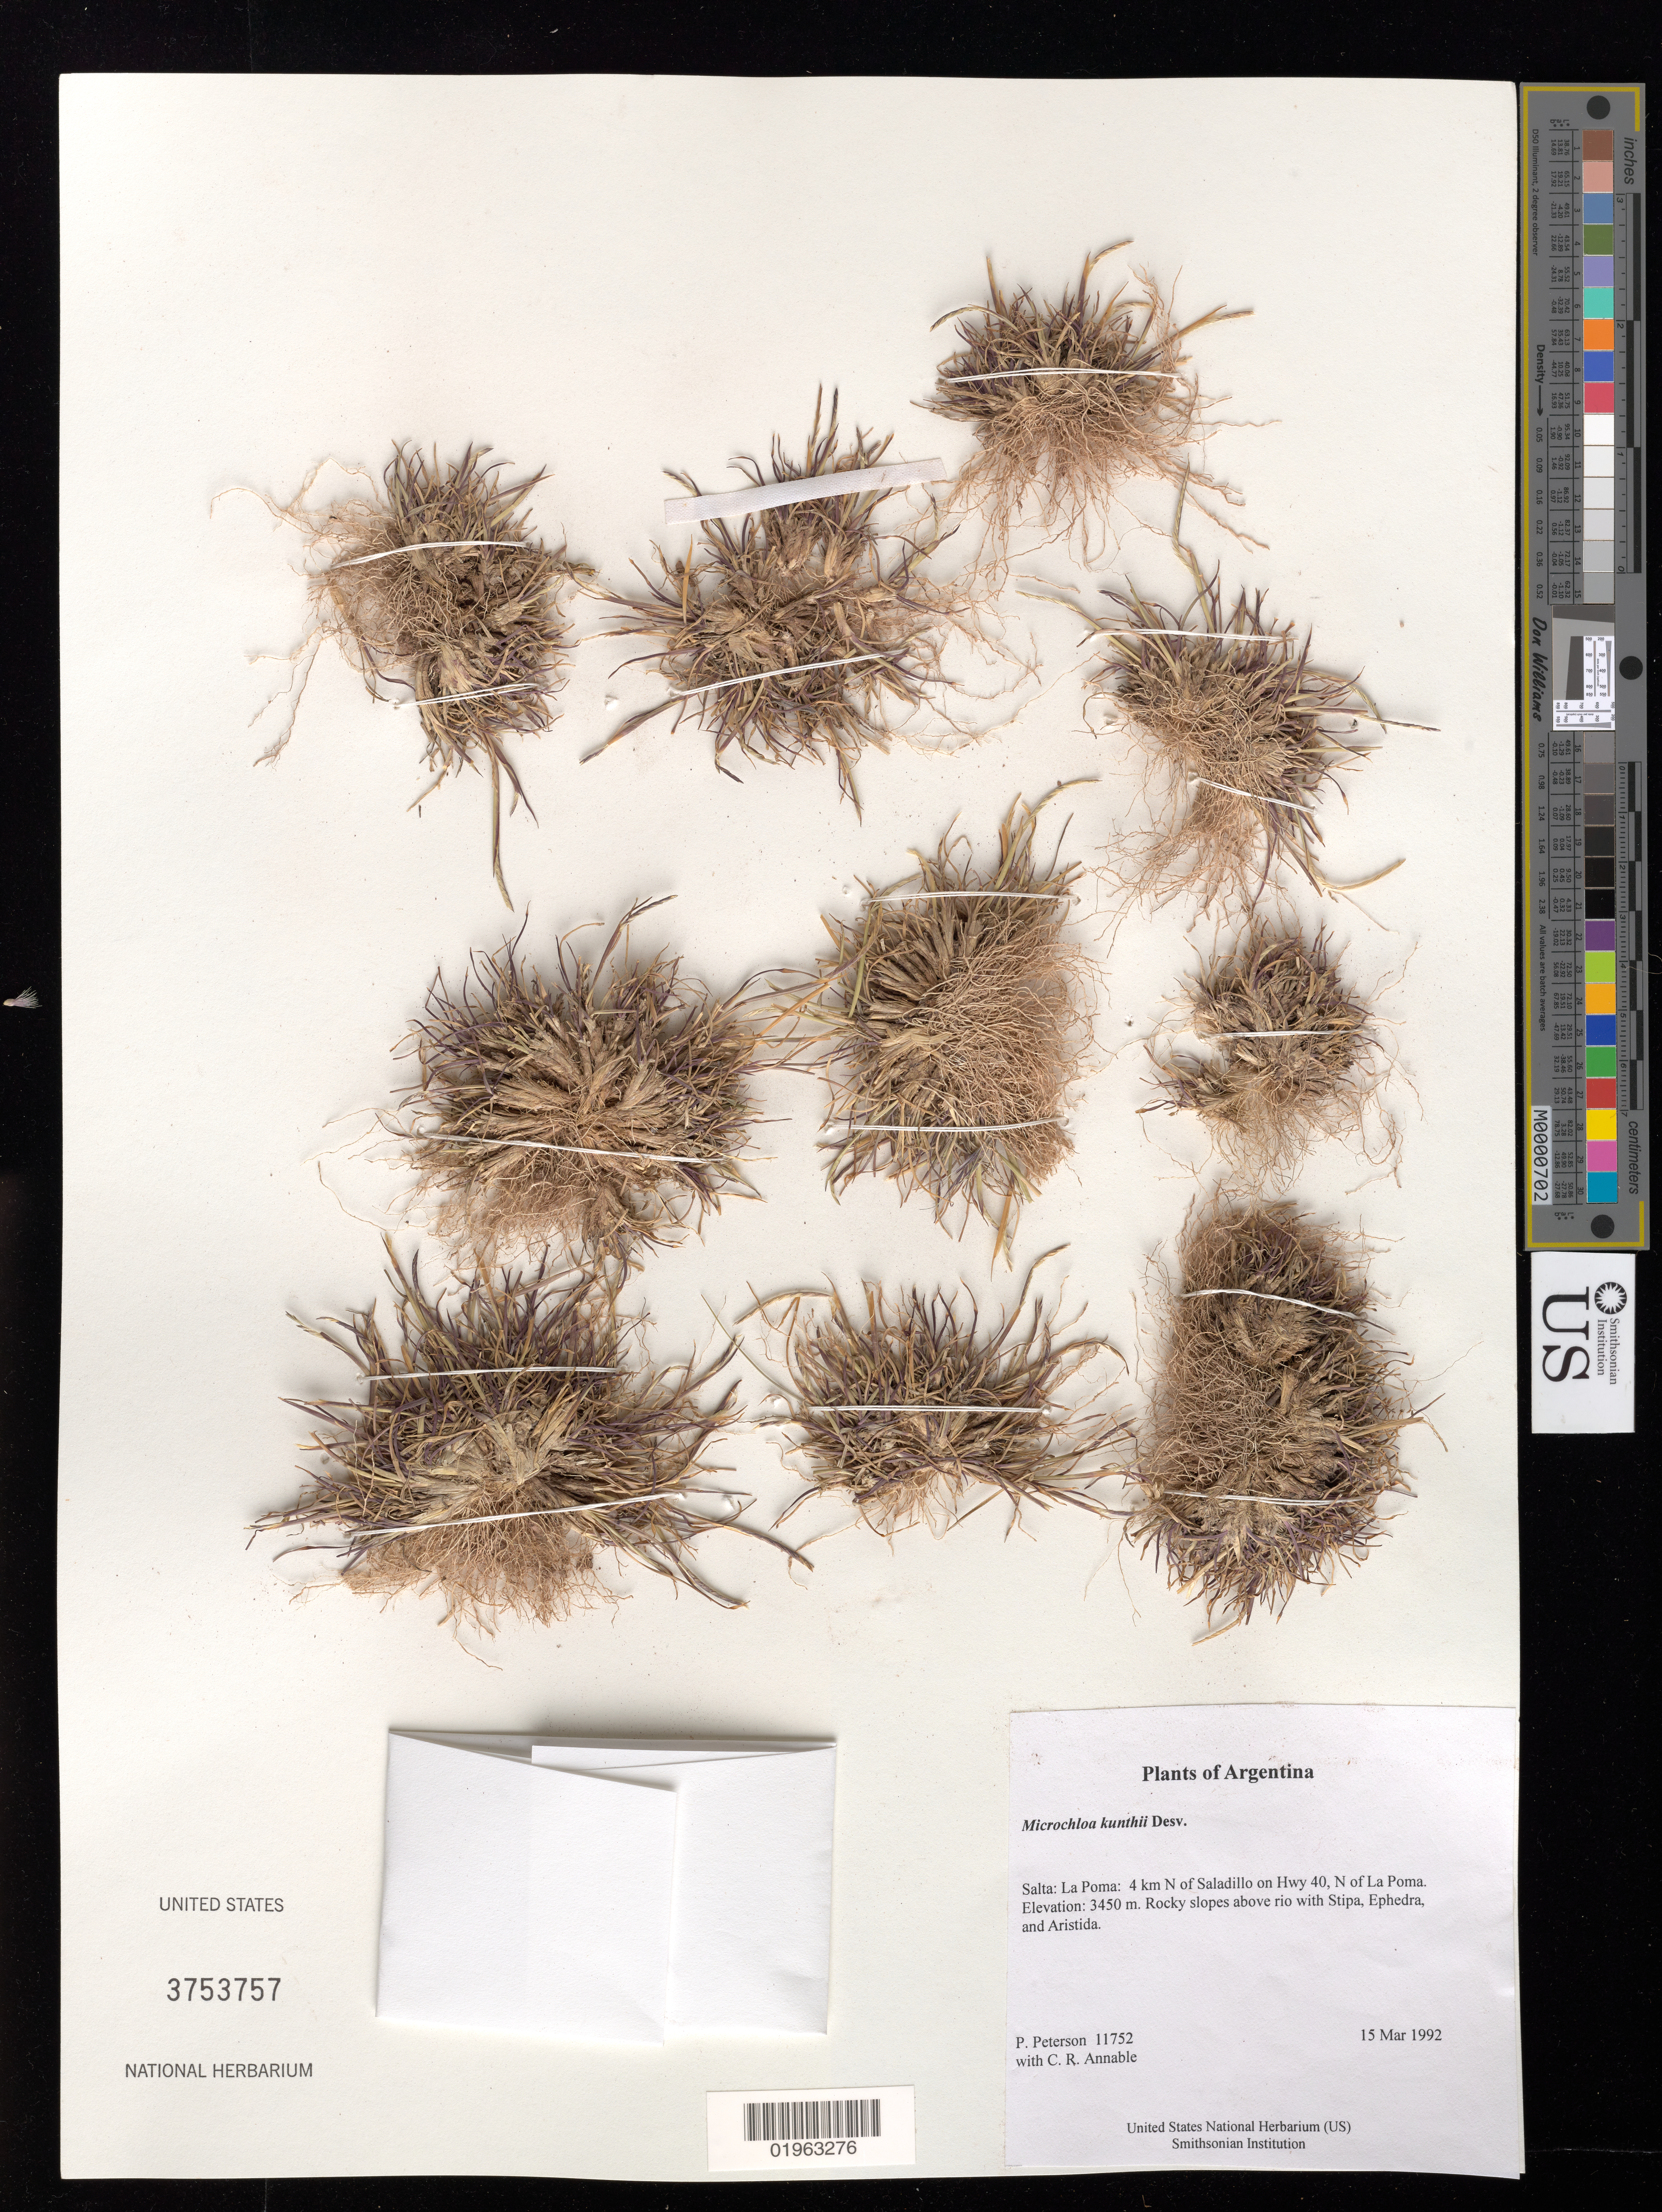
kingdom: Plantae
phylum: Tracheophyta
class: Liliopsida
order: Poales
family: Poaceae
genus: Microchloa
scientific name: Microchloa kunthii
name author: Desv.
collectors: P. M. Peterson & C. R. Annable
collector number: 11752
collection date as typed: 15 Mar 1992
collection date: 1992-03-15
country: Argentina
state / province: Salta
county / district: La Poma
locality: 4 km N of Saladillo on Hwy 40, N of La Poma.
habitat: Rocky slopes above rio with Stipa, Ephedra, and Aristida.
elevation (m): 3450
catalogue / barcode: US 3753757